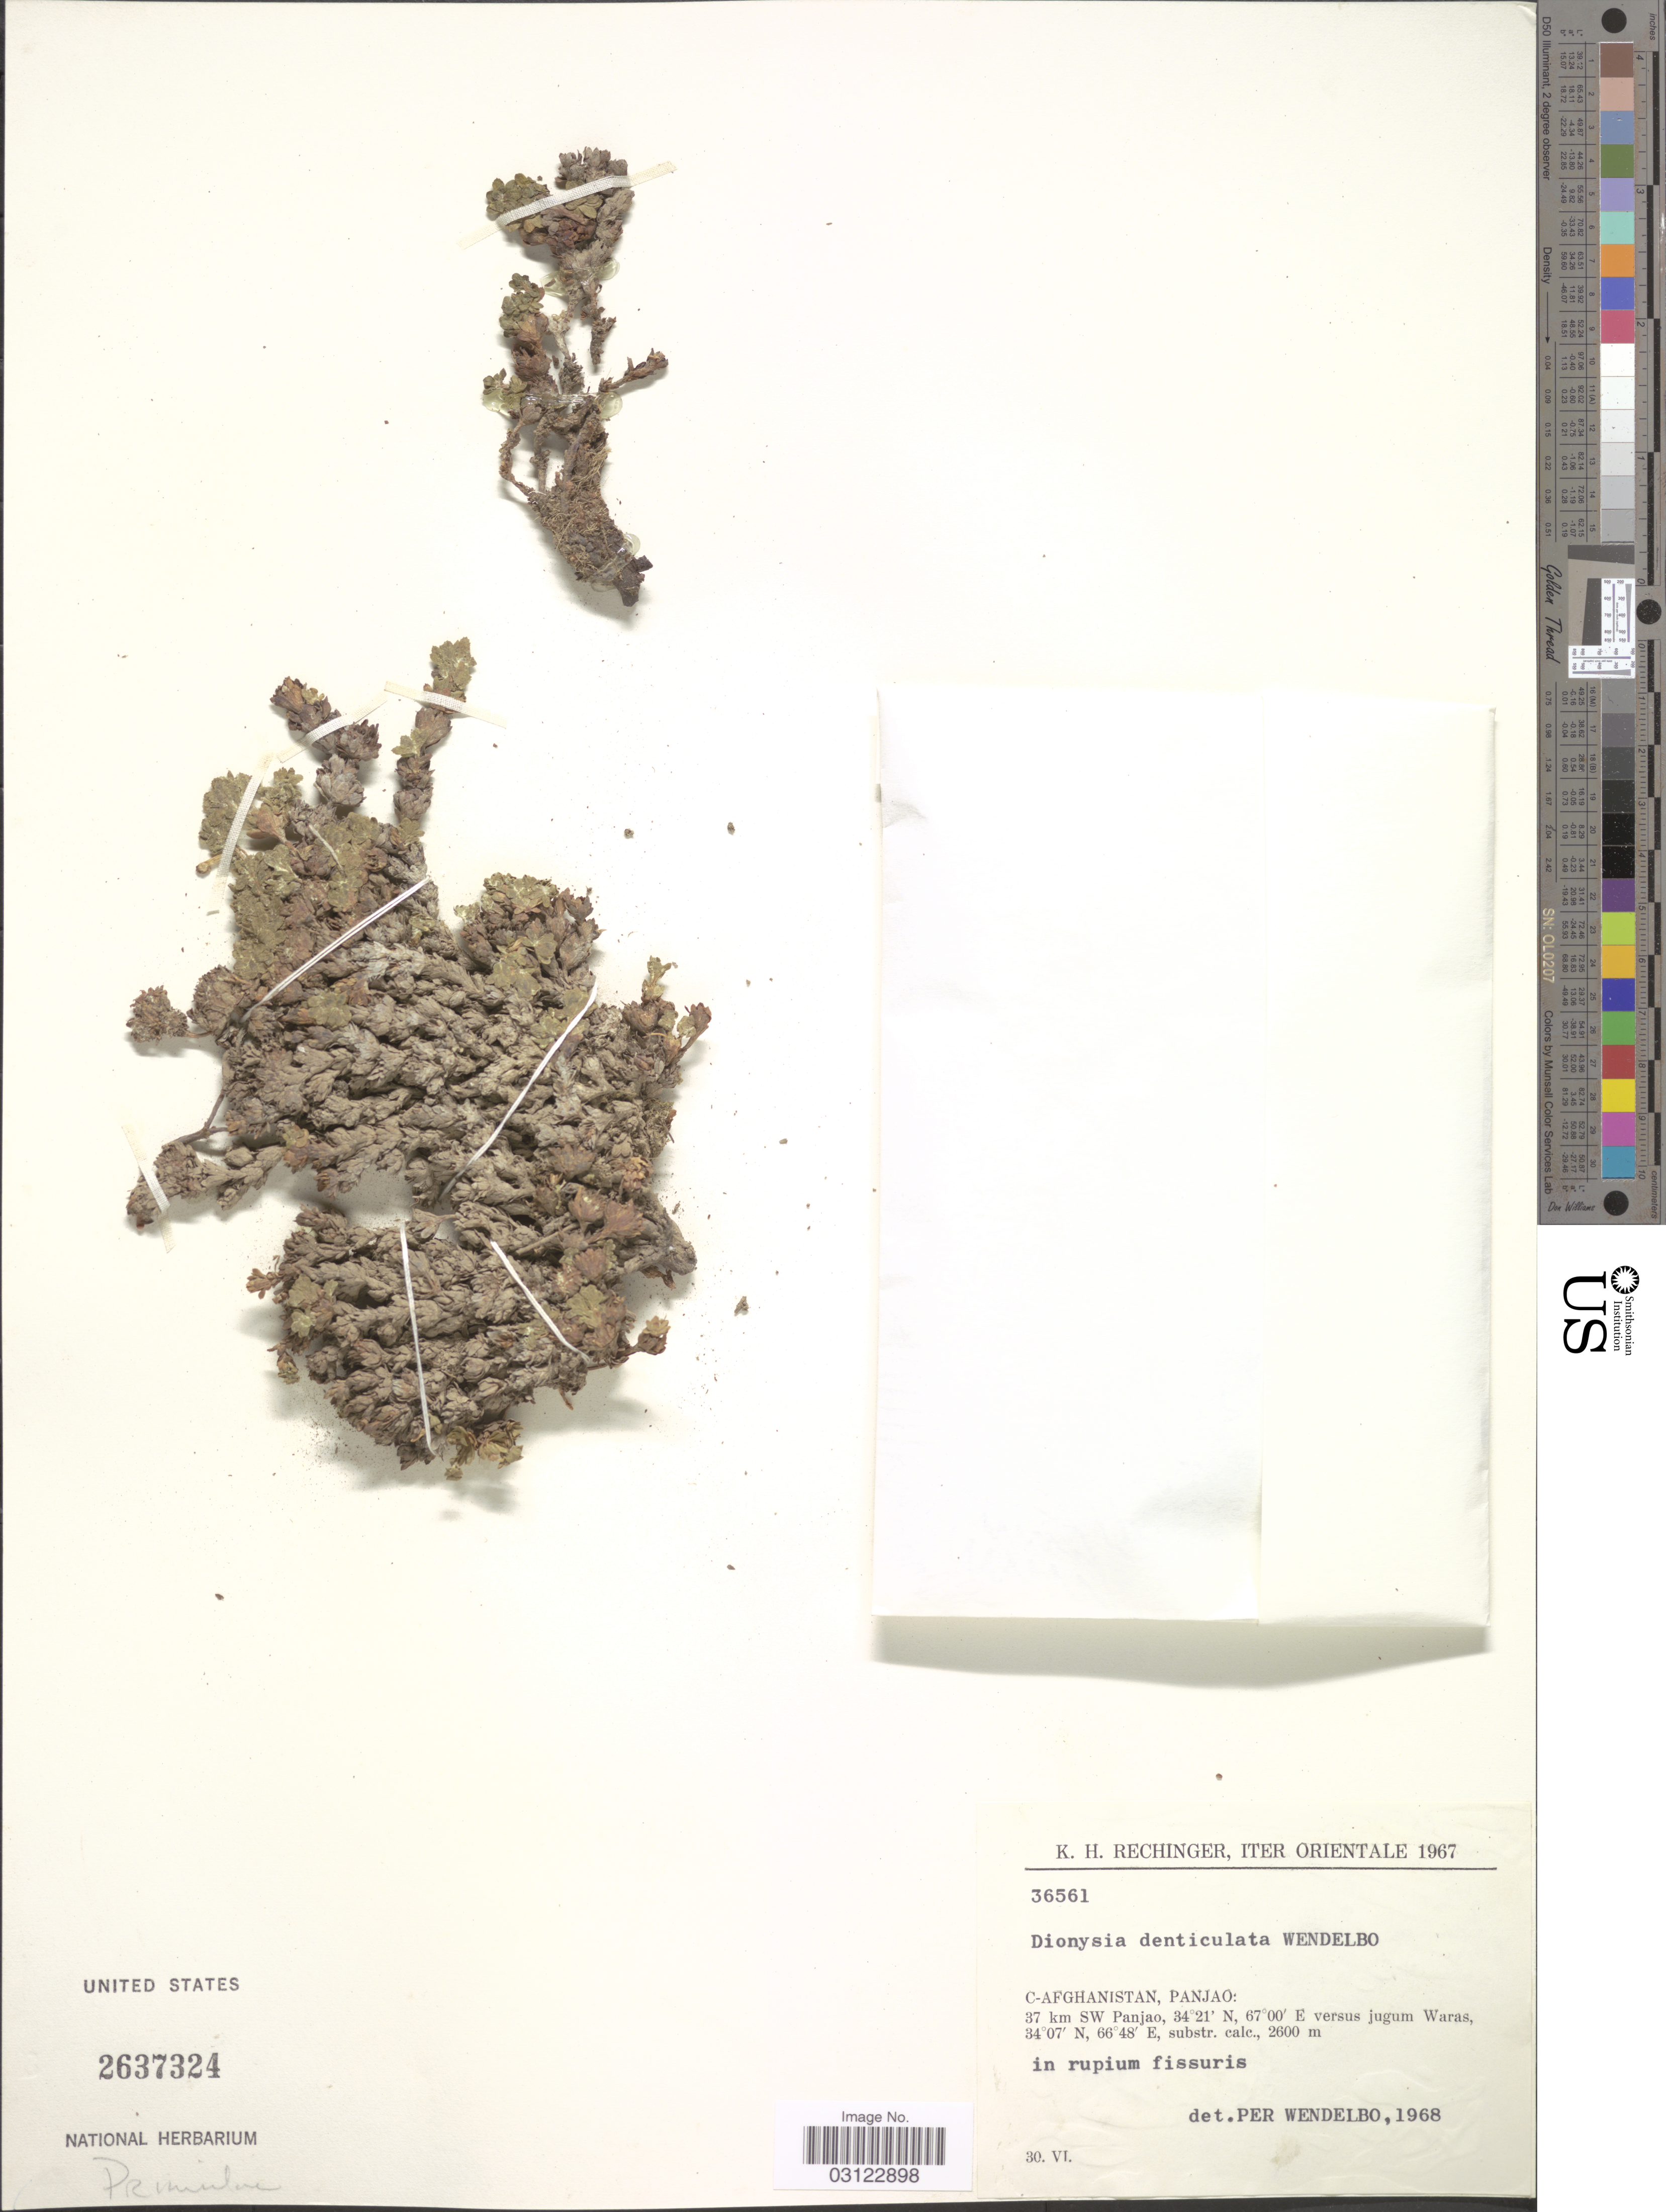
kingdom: Plantae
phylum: Tracheophyta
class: Magnoliopsida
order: Ericales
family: Primulaceae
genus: Dionysia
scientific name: Dionysia denticulata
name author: Wendelbo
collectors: K. H. Rechinger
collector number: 36561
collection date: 1967-06-30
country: Afghanistan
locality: Orientale. C-Afghanistan, Panjao: 37 km SW Panjao, versus jugum Waras.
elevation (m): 2600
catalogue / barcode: US 2637324